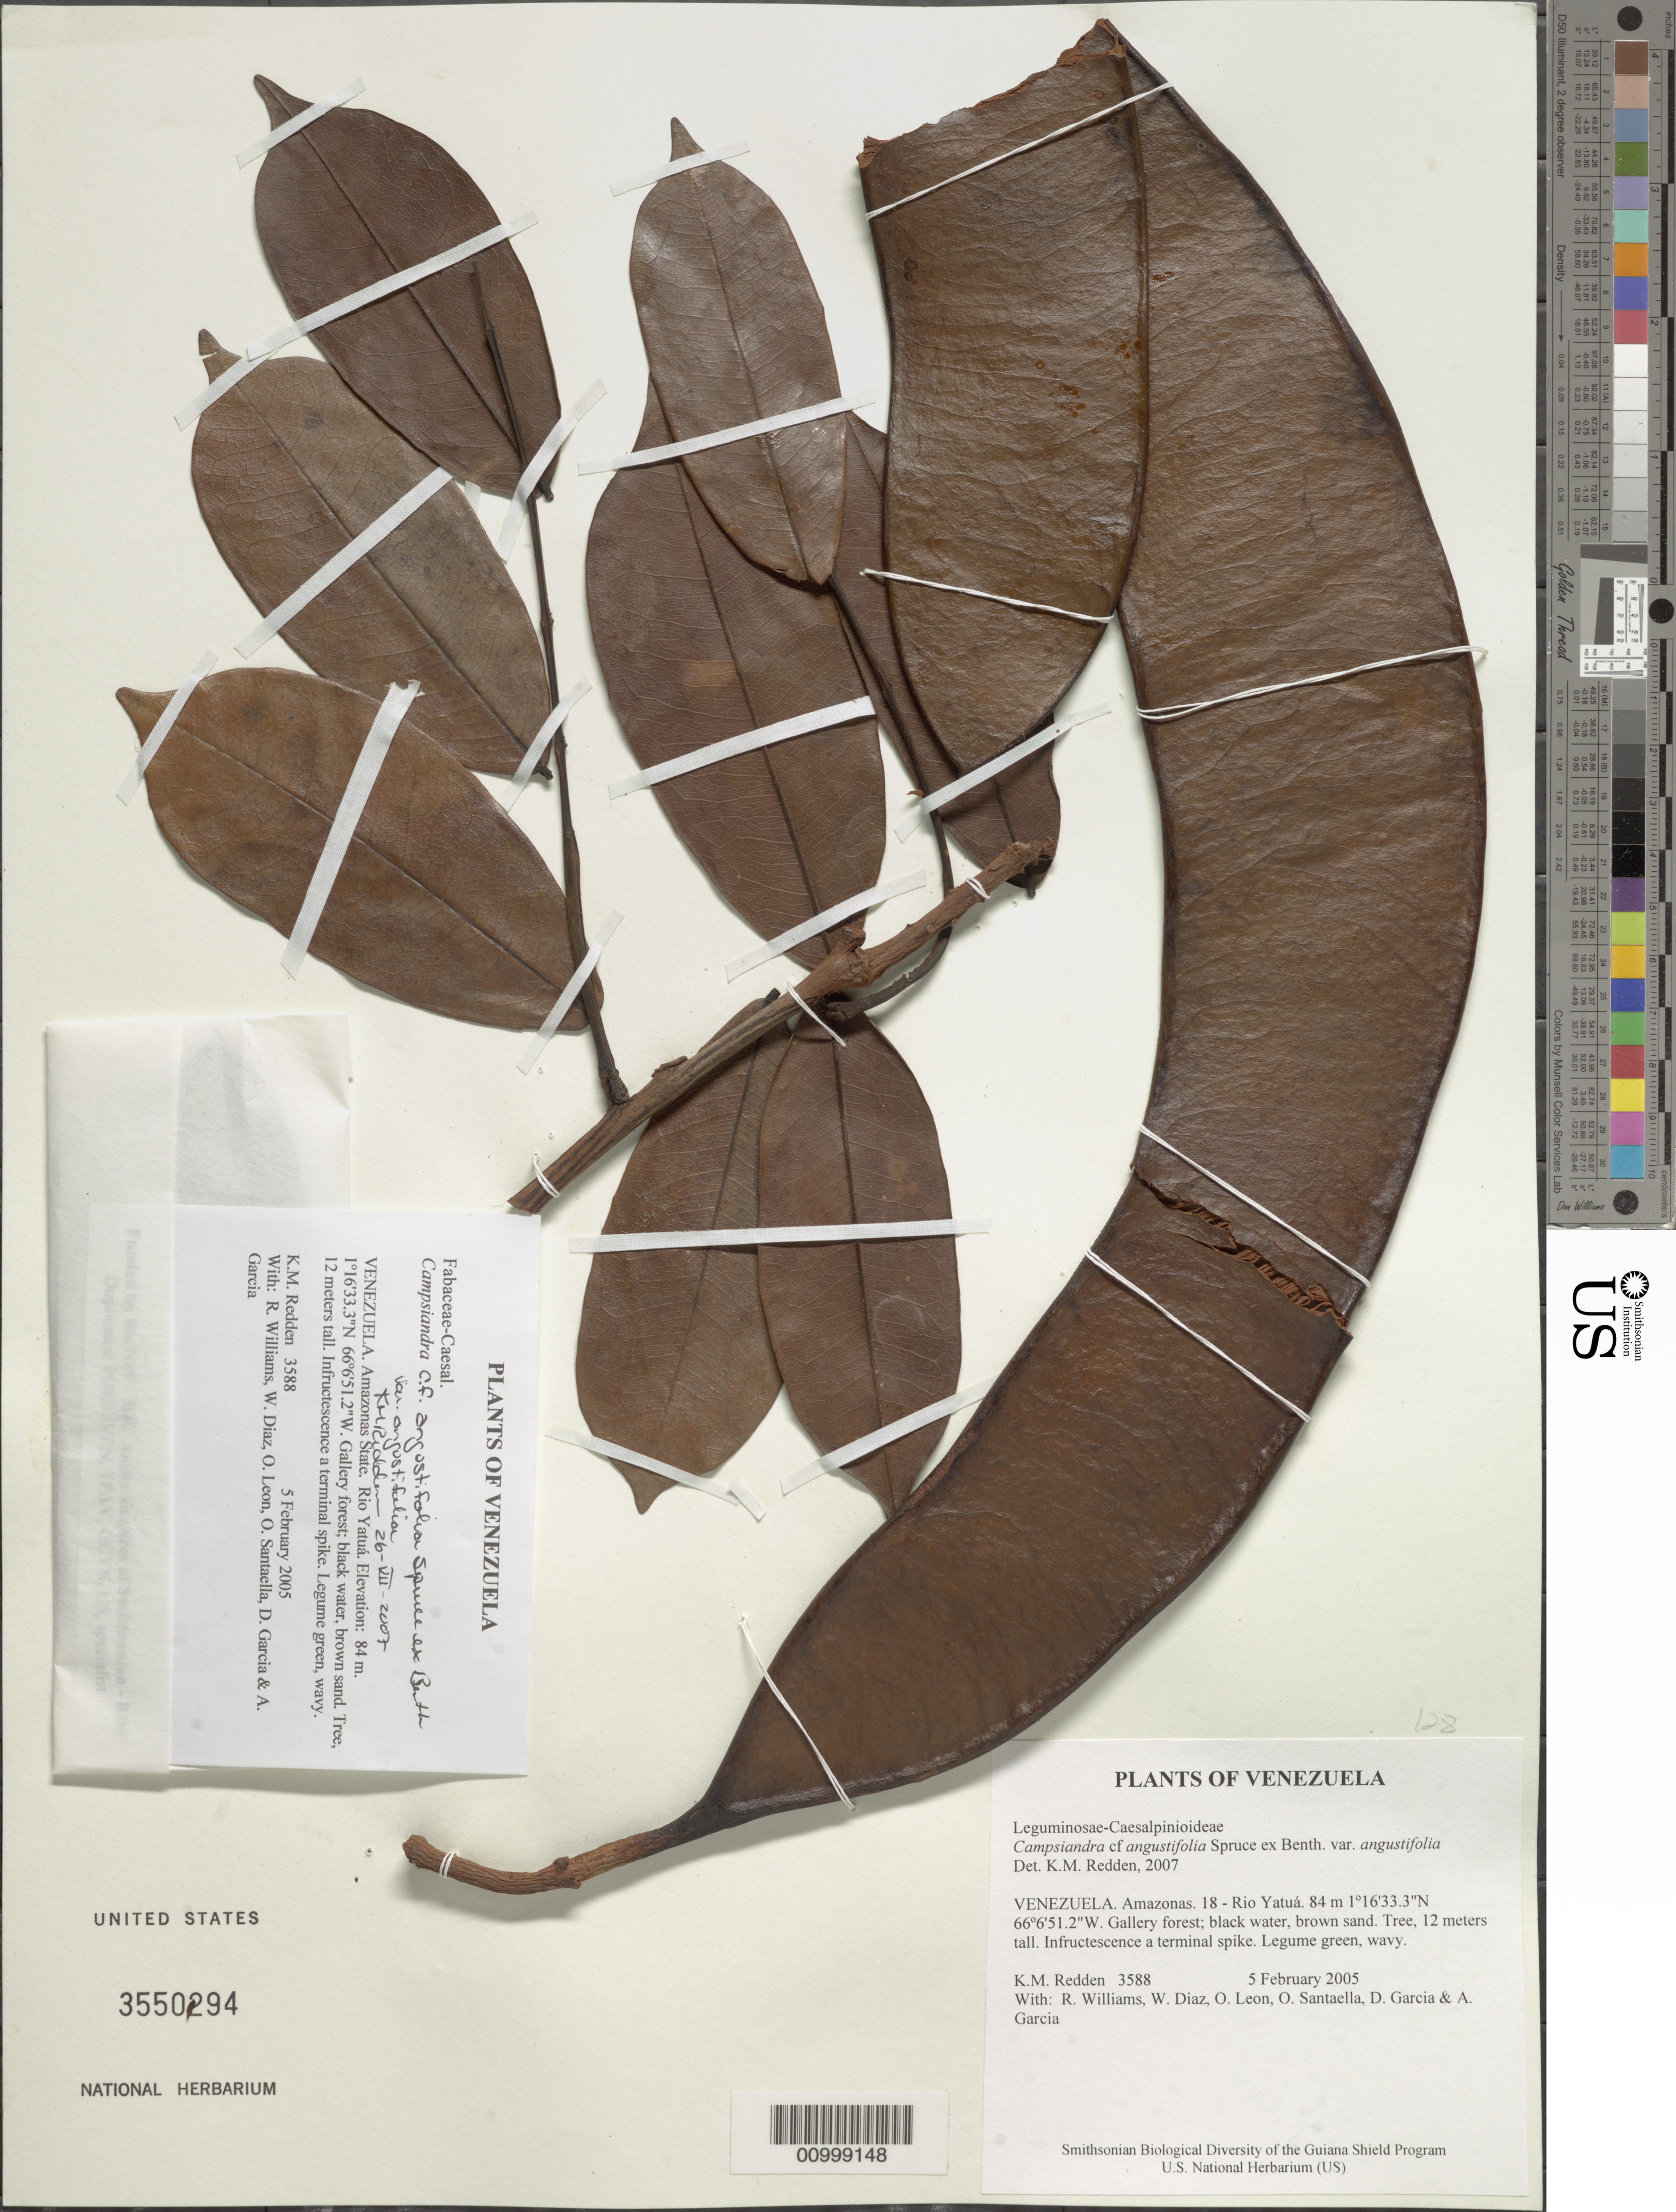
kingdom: Plantae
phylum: Tracheophyta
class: Magnoliopsida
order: Fabales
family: Fabaceae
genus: Campsiandra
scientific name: Campsiandra angustifolia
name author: Spruce ex Benth.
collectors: K. M. Redden, R. Williams, W. Díaz P., O. León, O. Santaella, D. Garcia & A. Garcia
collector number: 3588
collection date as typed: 5 February 2005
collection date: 2005-02-05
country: Venezuela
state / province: Amazonas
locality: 18 - Rio Yatuá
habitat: Gallery forest; black water, brown sand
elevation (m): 84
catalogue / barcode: US 3550294